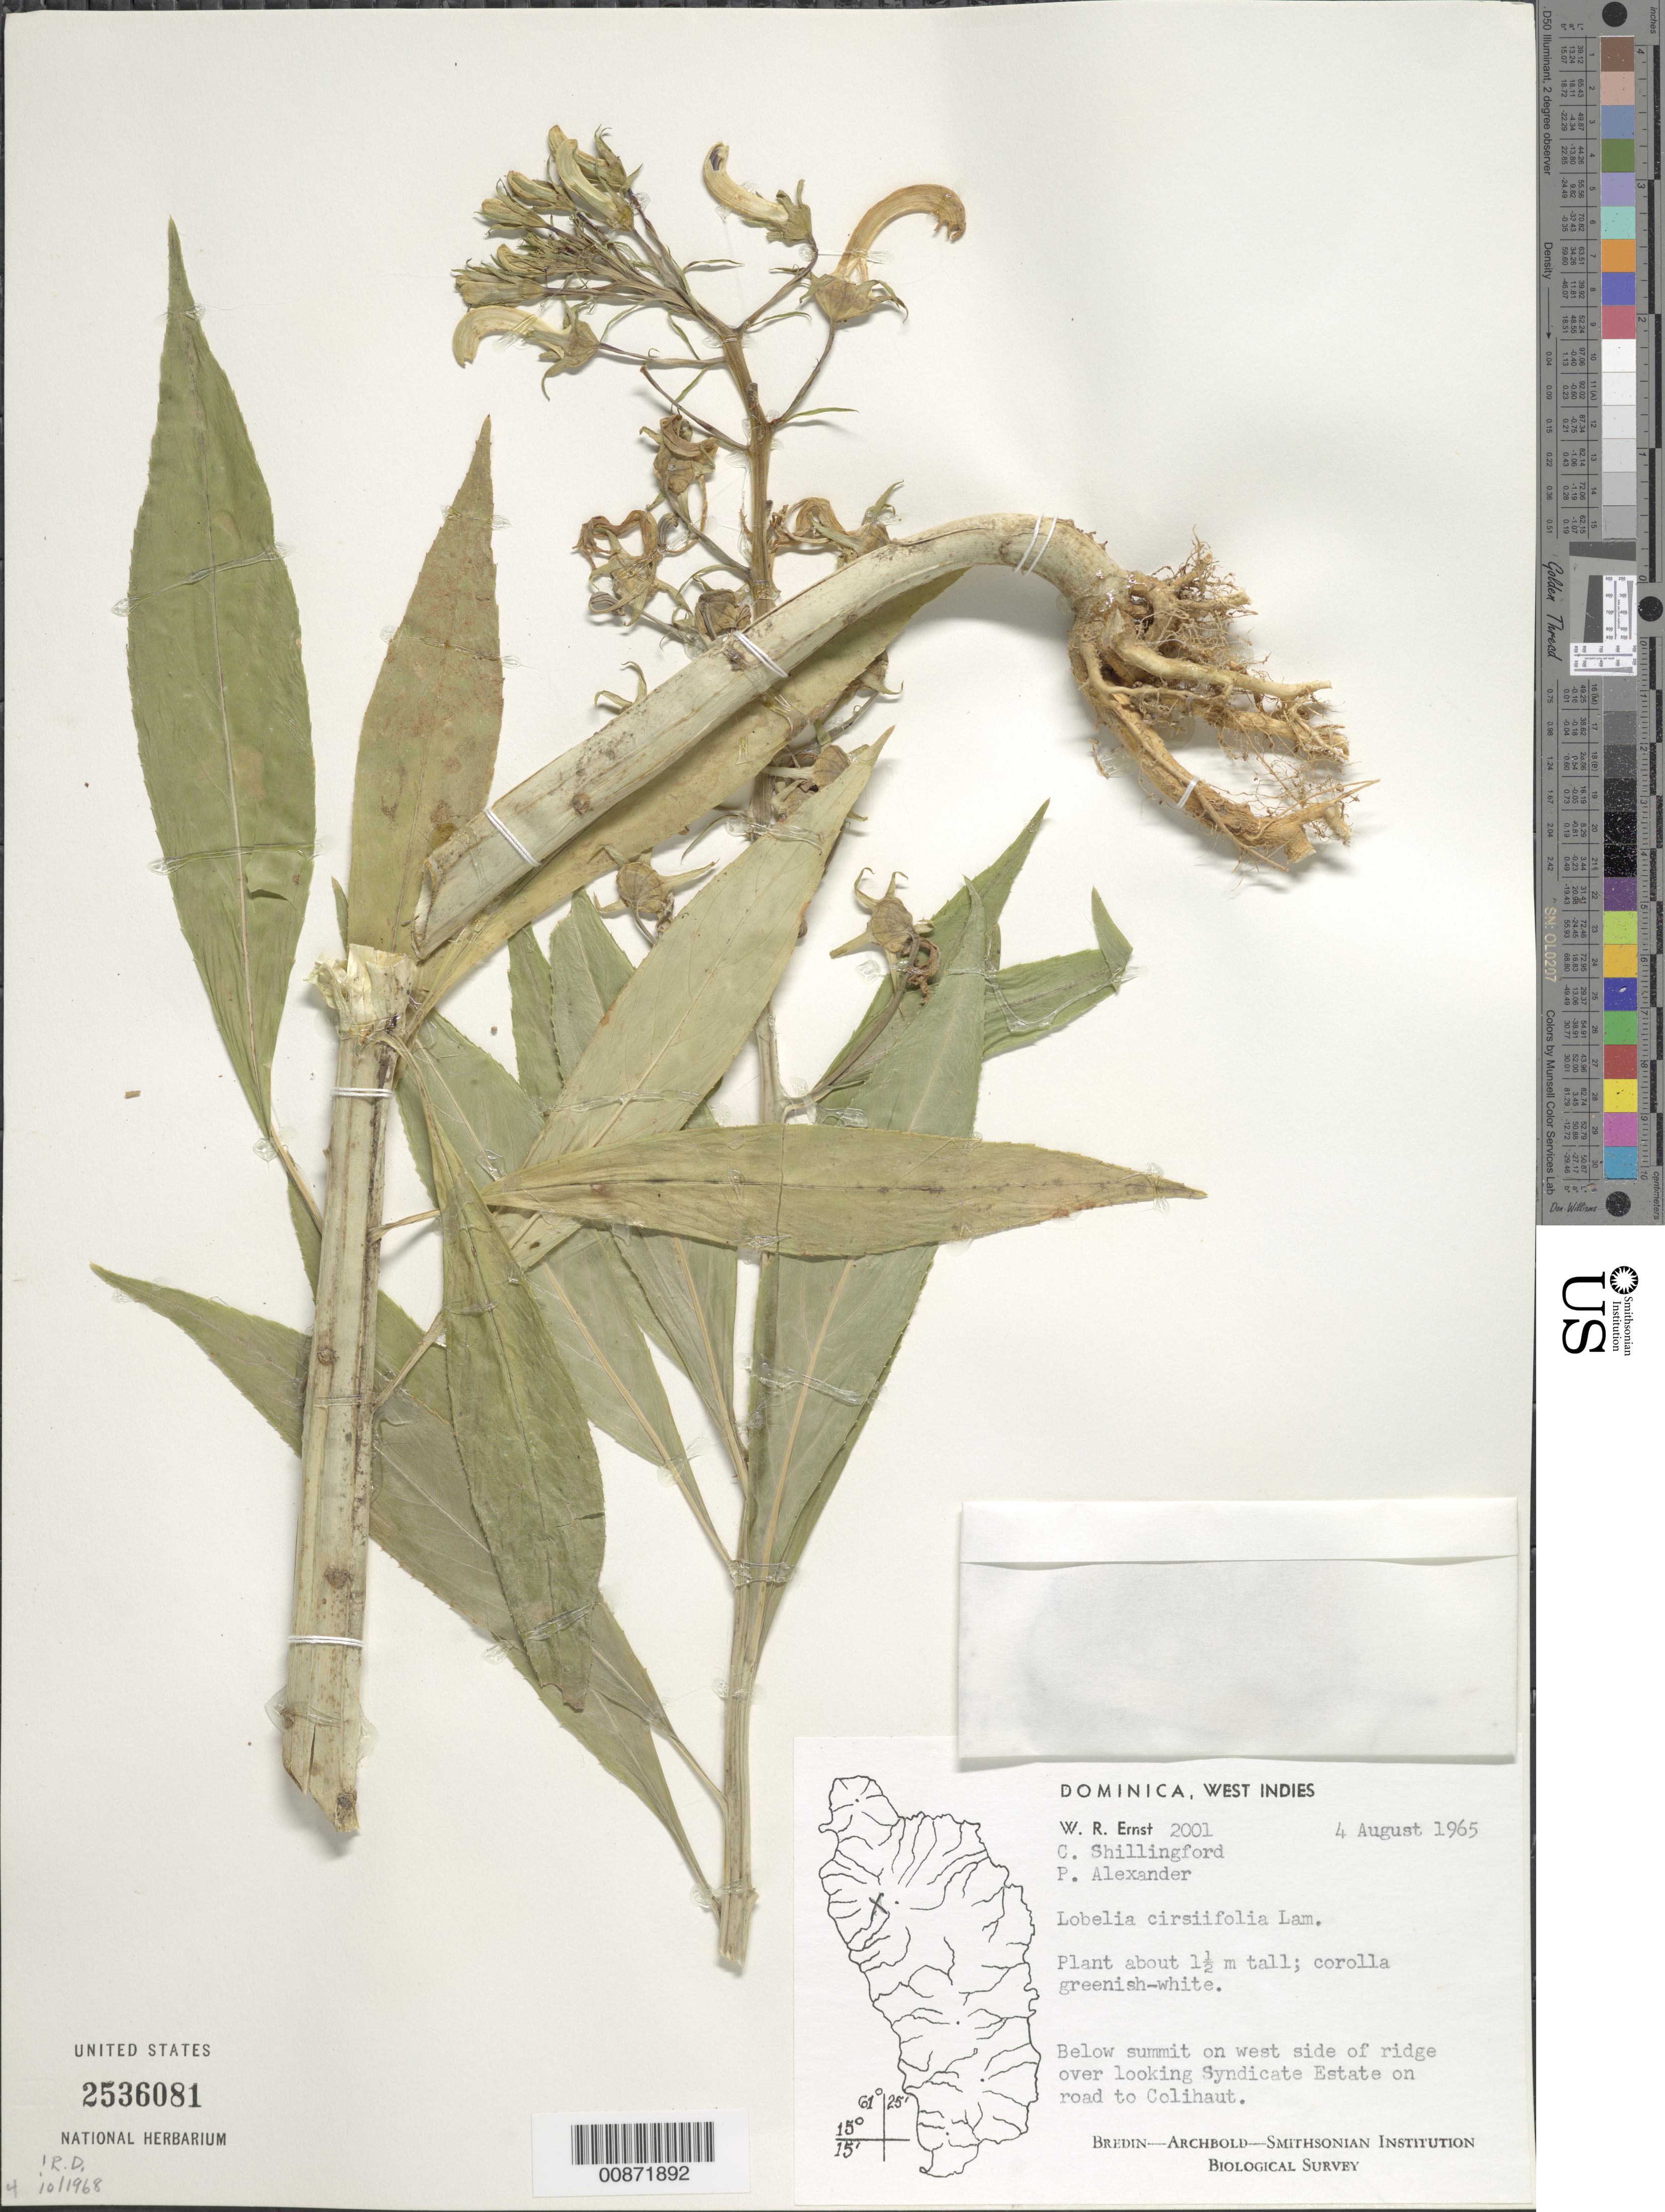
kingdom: Plantae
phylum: Tracheophyta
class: Magnoliopsida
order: Asterales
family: Campanulaceae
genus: Lobelia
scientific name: Lobelia cirsiifolia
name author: Lam.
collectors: C. Shillingford & P. Alexander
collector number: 2001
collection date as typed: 04 Aug 1965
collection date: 1965-08-04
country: Dominica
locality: Below summit on west side of ridge over-looking Syndicate Estate on road to Colihaut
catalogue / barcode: US 2536081